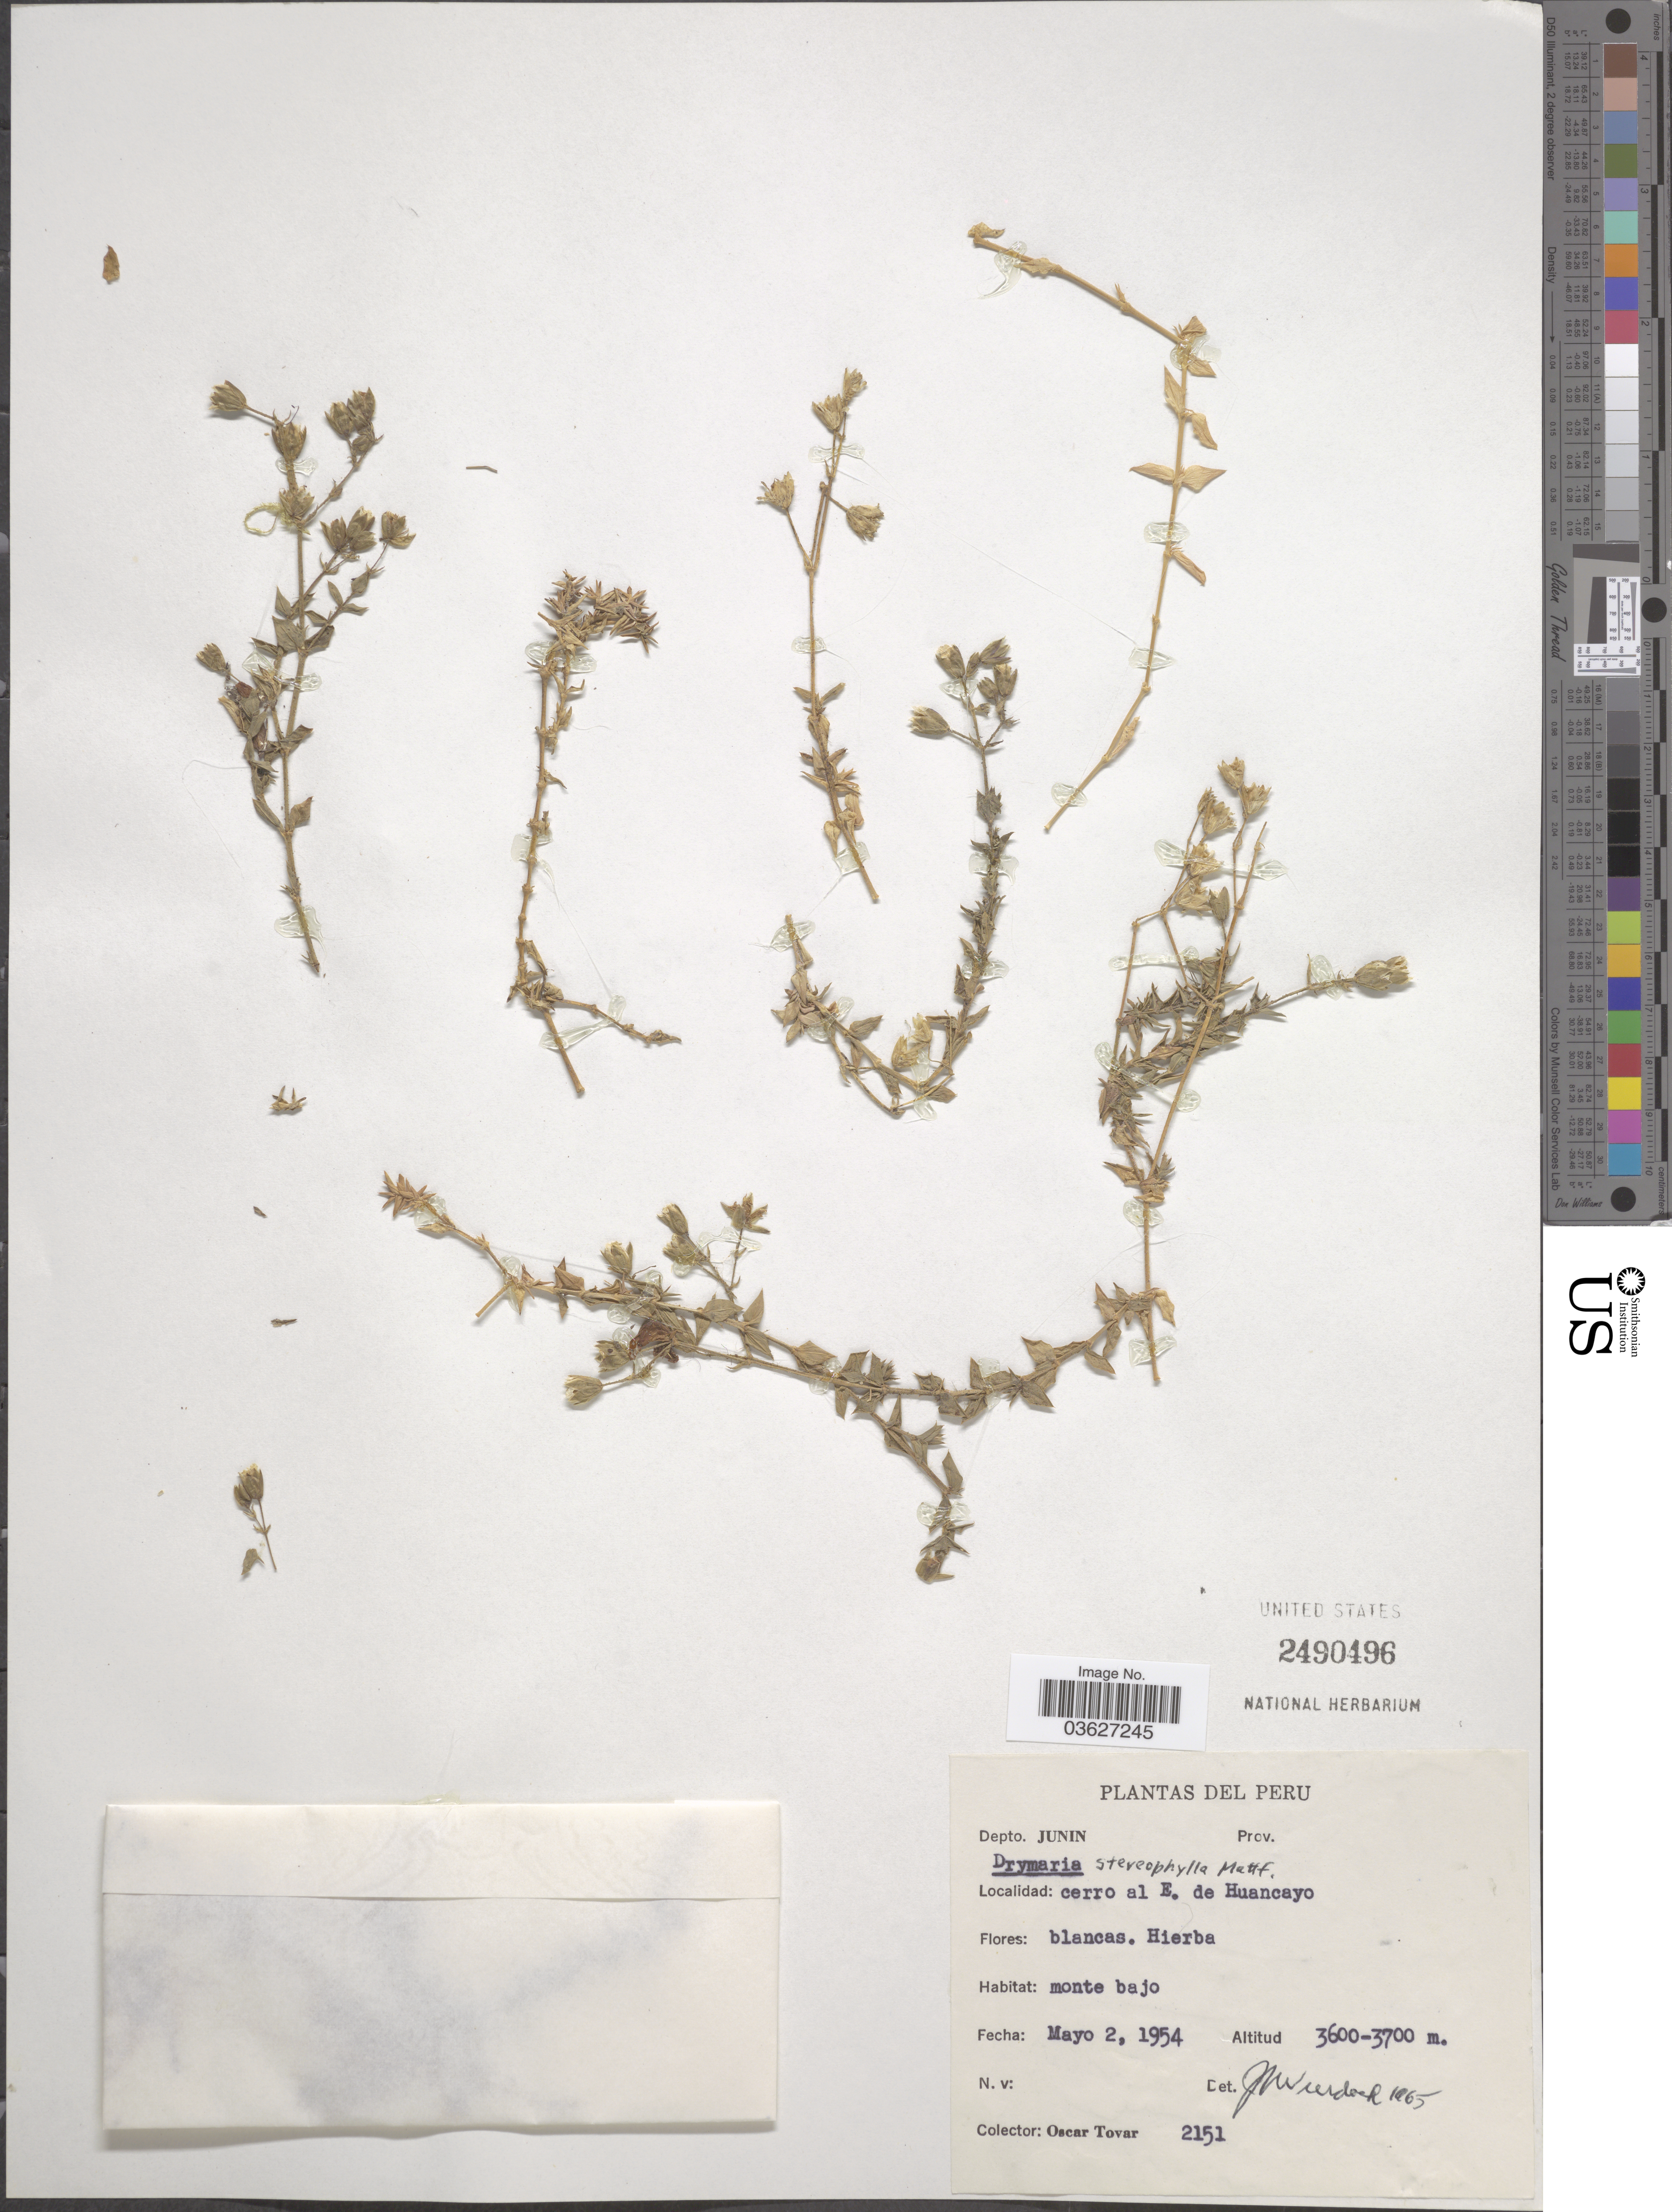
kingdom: Plantae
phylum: Tracheophyta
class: Magnoliopsida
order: Caryophyllales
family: Caryophyllaceae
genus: Drymaria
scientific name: Drymaria stereophylla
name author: Mattf.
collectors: Ó. Tovar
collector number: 2151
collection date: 1954-05-02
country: Peru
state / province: Junín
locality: Depto. Junin. Cerro al E. de Huancayo.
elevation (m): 3600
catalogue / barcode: US 2490496